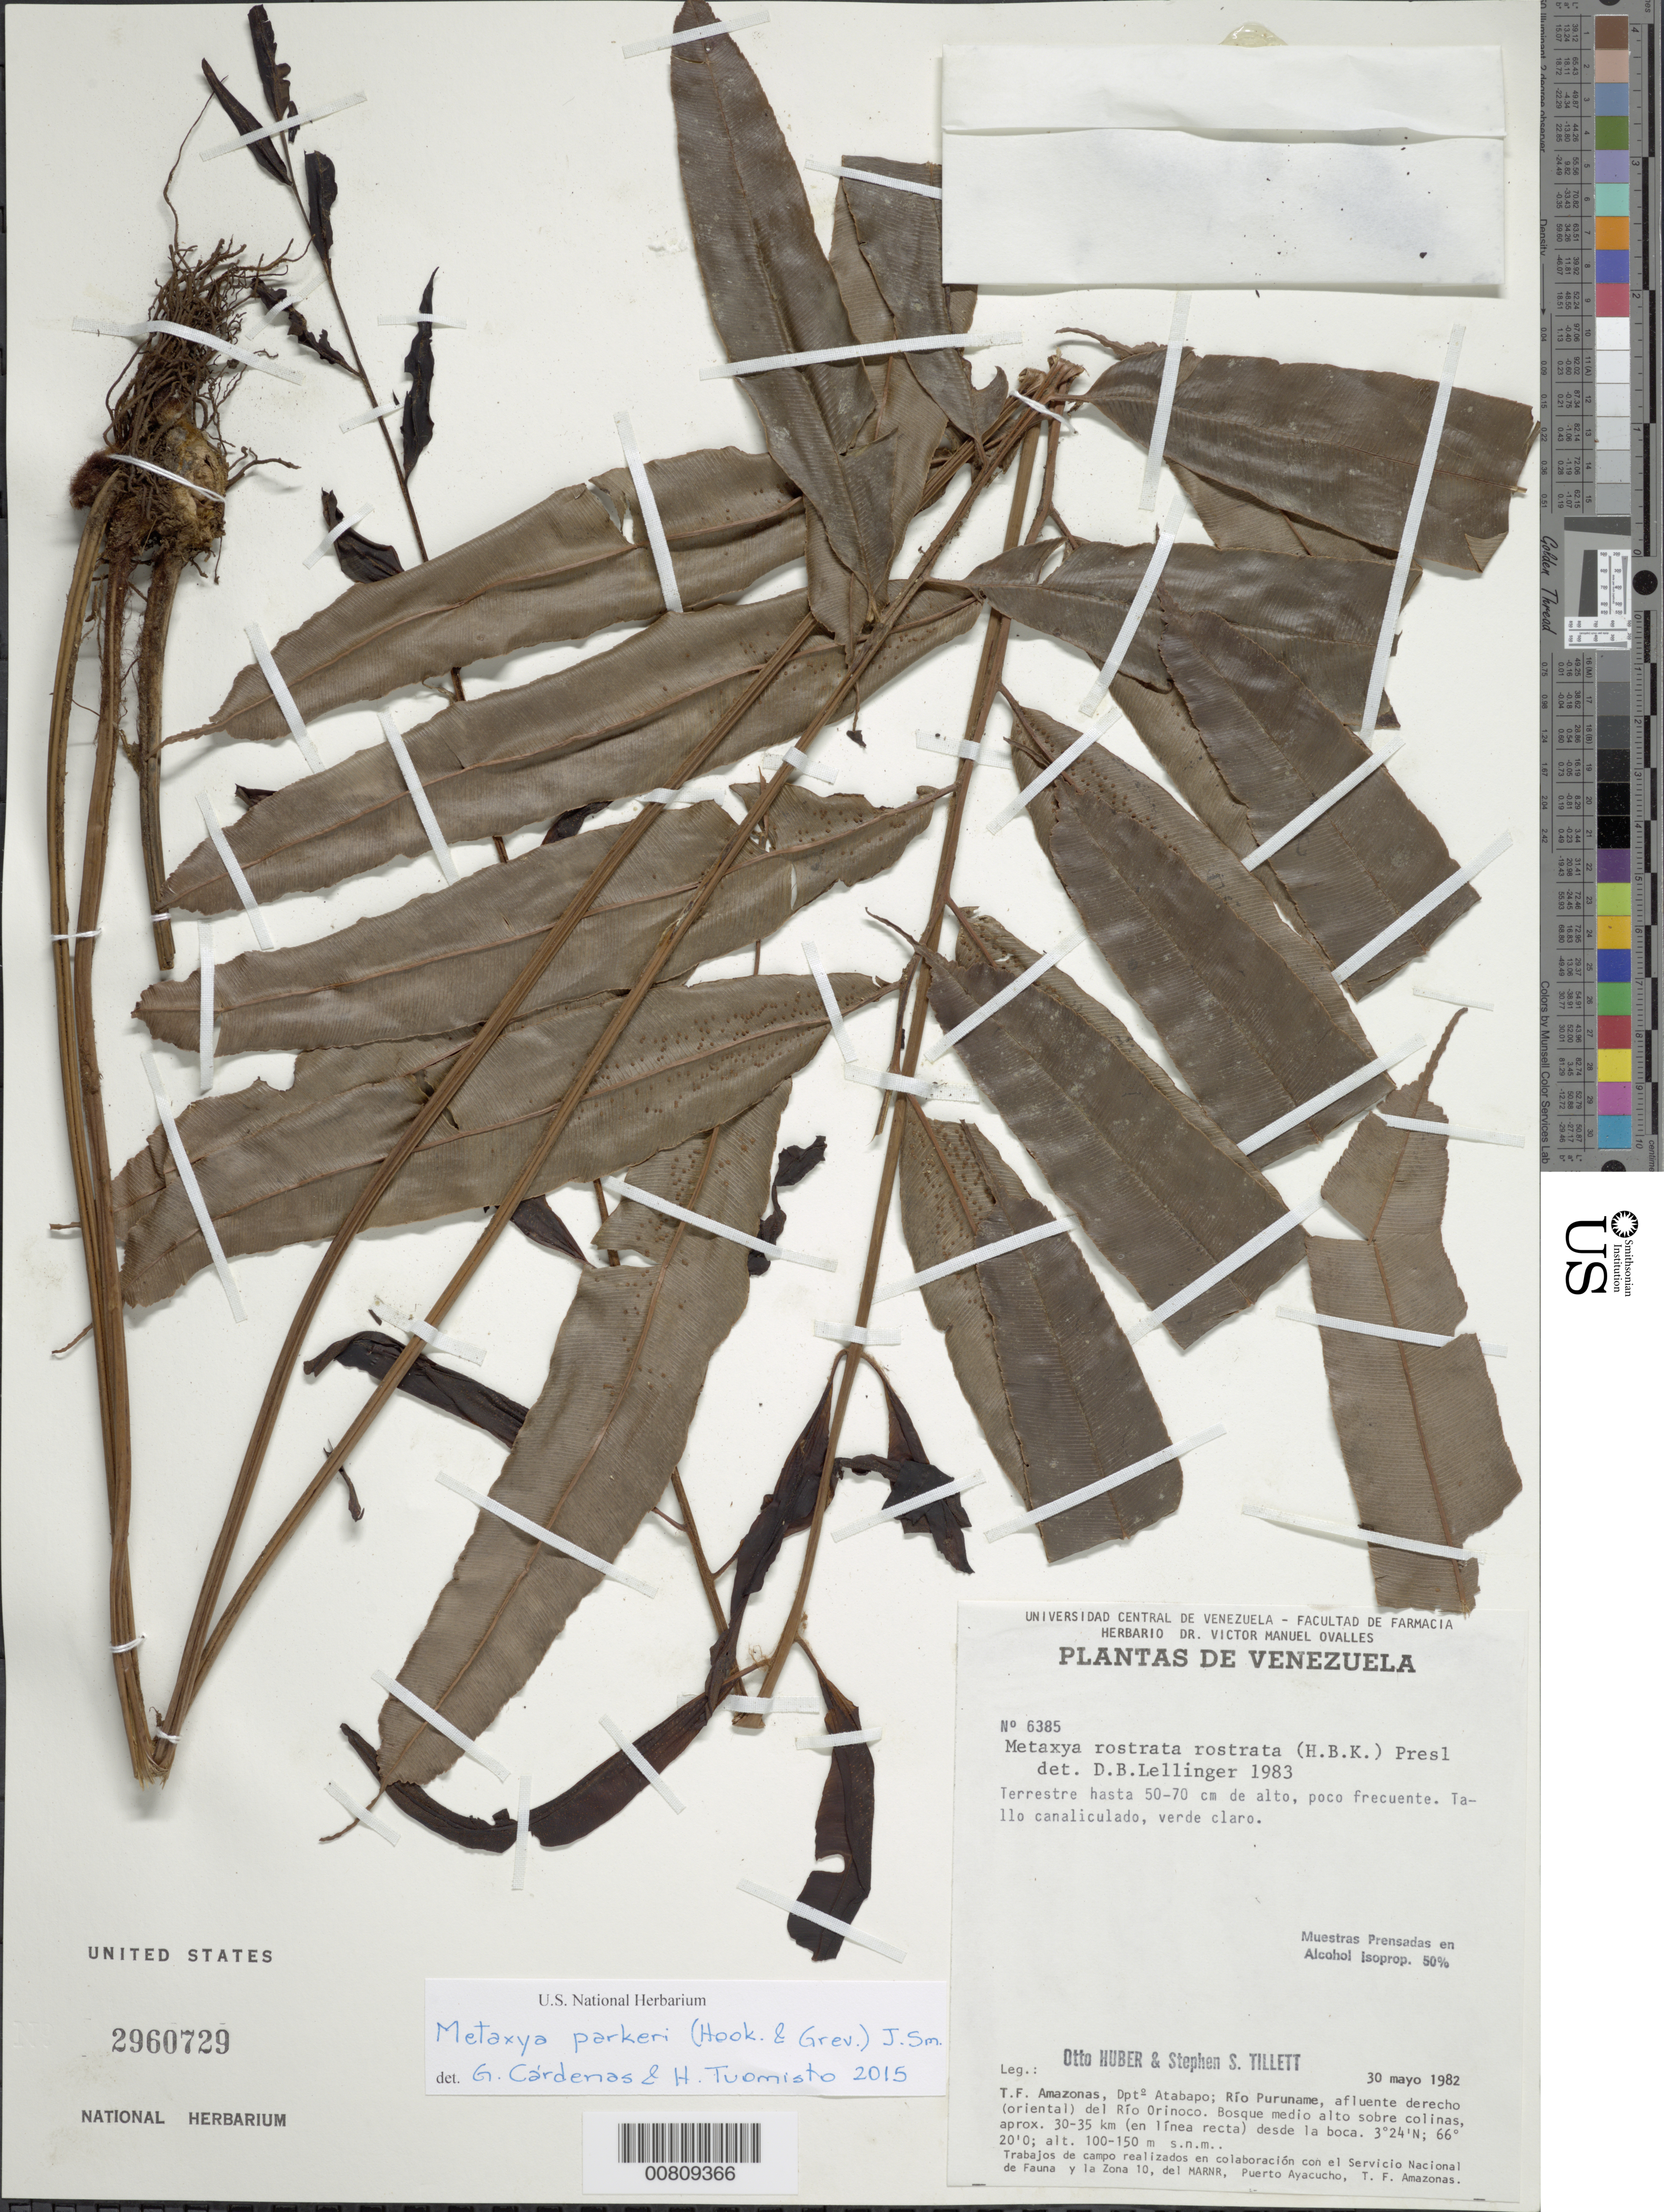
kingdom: Plantae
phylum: Tracheophyta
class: Polypodiopsida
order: Cyatheales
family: Metaxyaceae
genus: Metaxya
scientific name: Metaxya parkeri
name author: (Hook. & Grev.) J. Sm.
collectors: O. Huber & S. S. Tillett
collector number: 6385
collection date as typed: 30-May-82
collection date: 1982-05-30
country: Venezuela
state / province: Amazonas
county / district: Atabapo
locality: Río Puruname, afluente derecho (oriental) del Río Orinoco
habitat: Bosque medio alto sobre colinas, aprox 30-35 km desde la boca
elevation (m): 100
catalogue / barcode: US 2960729